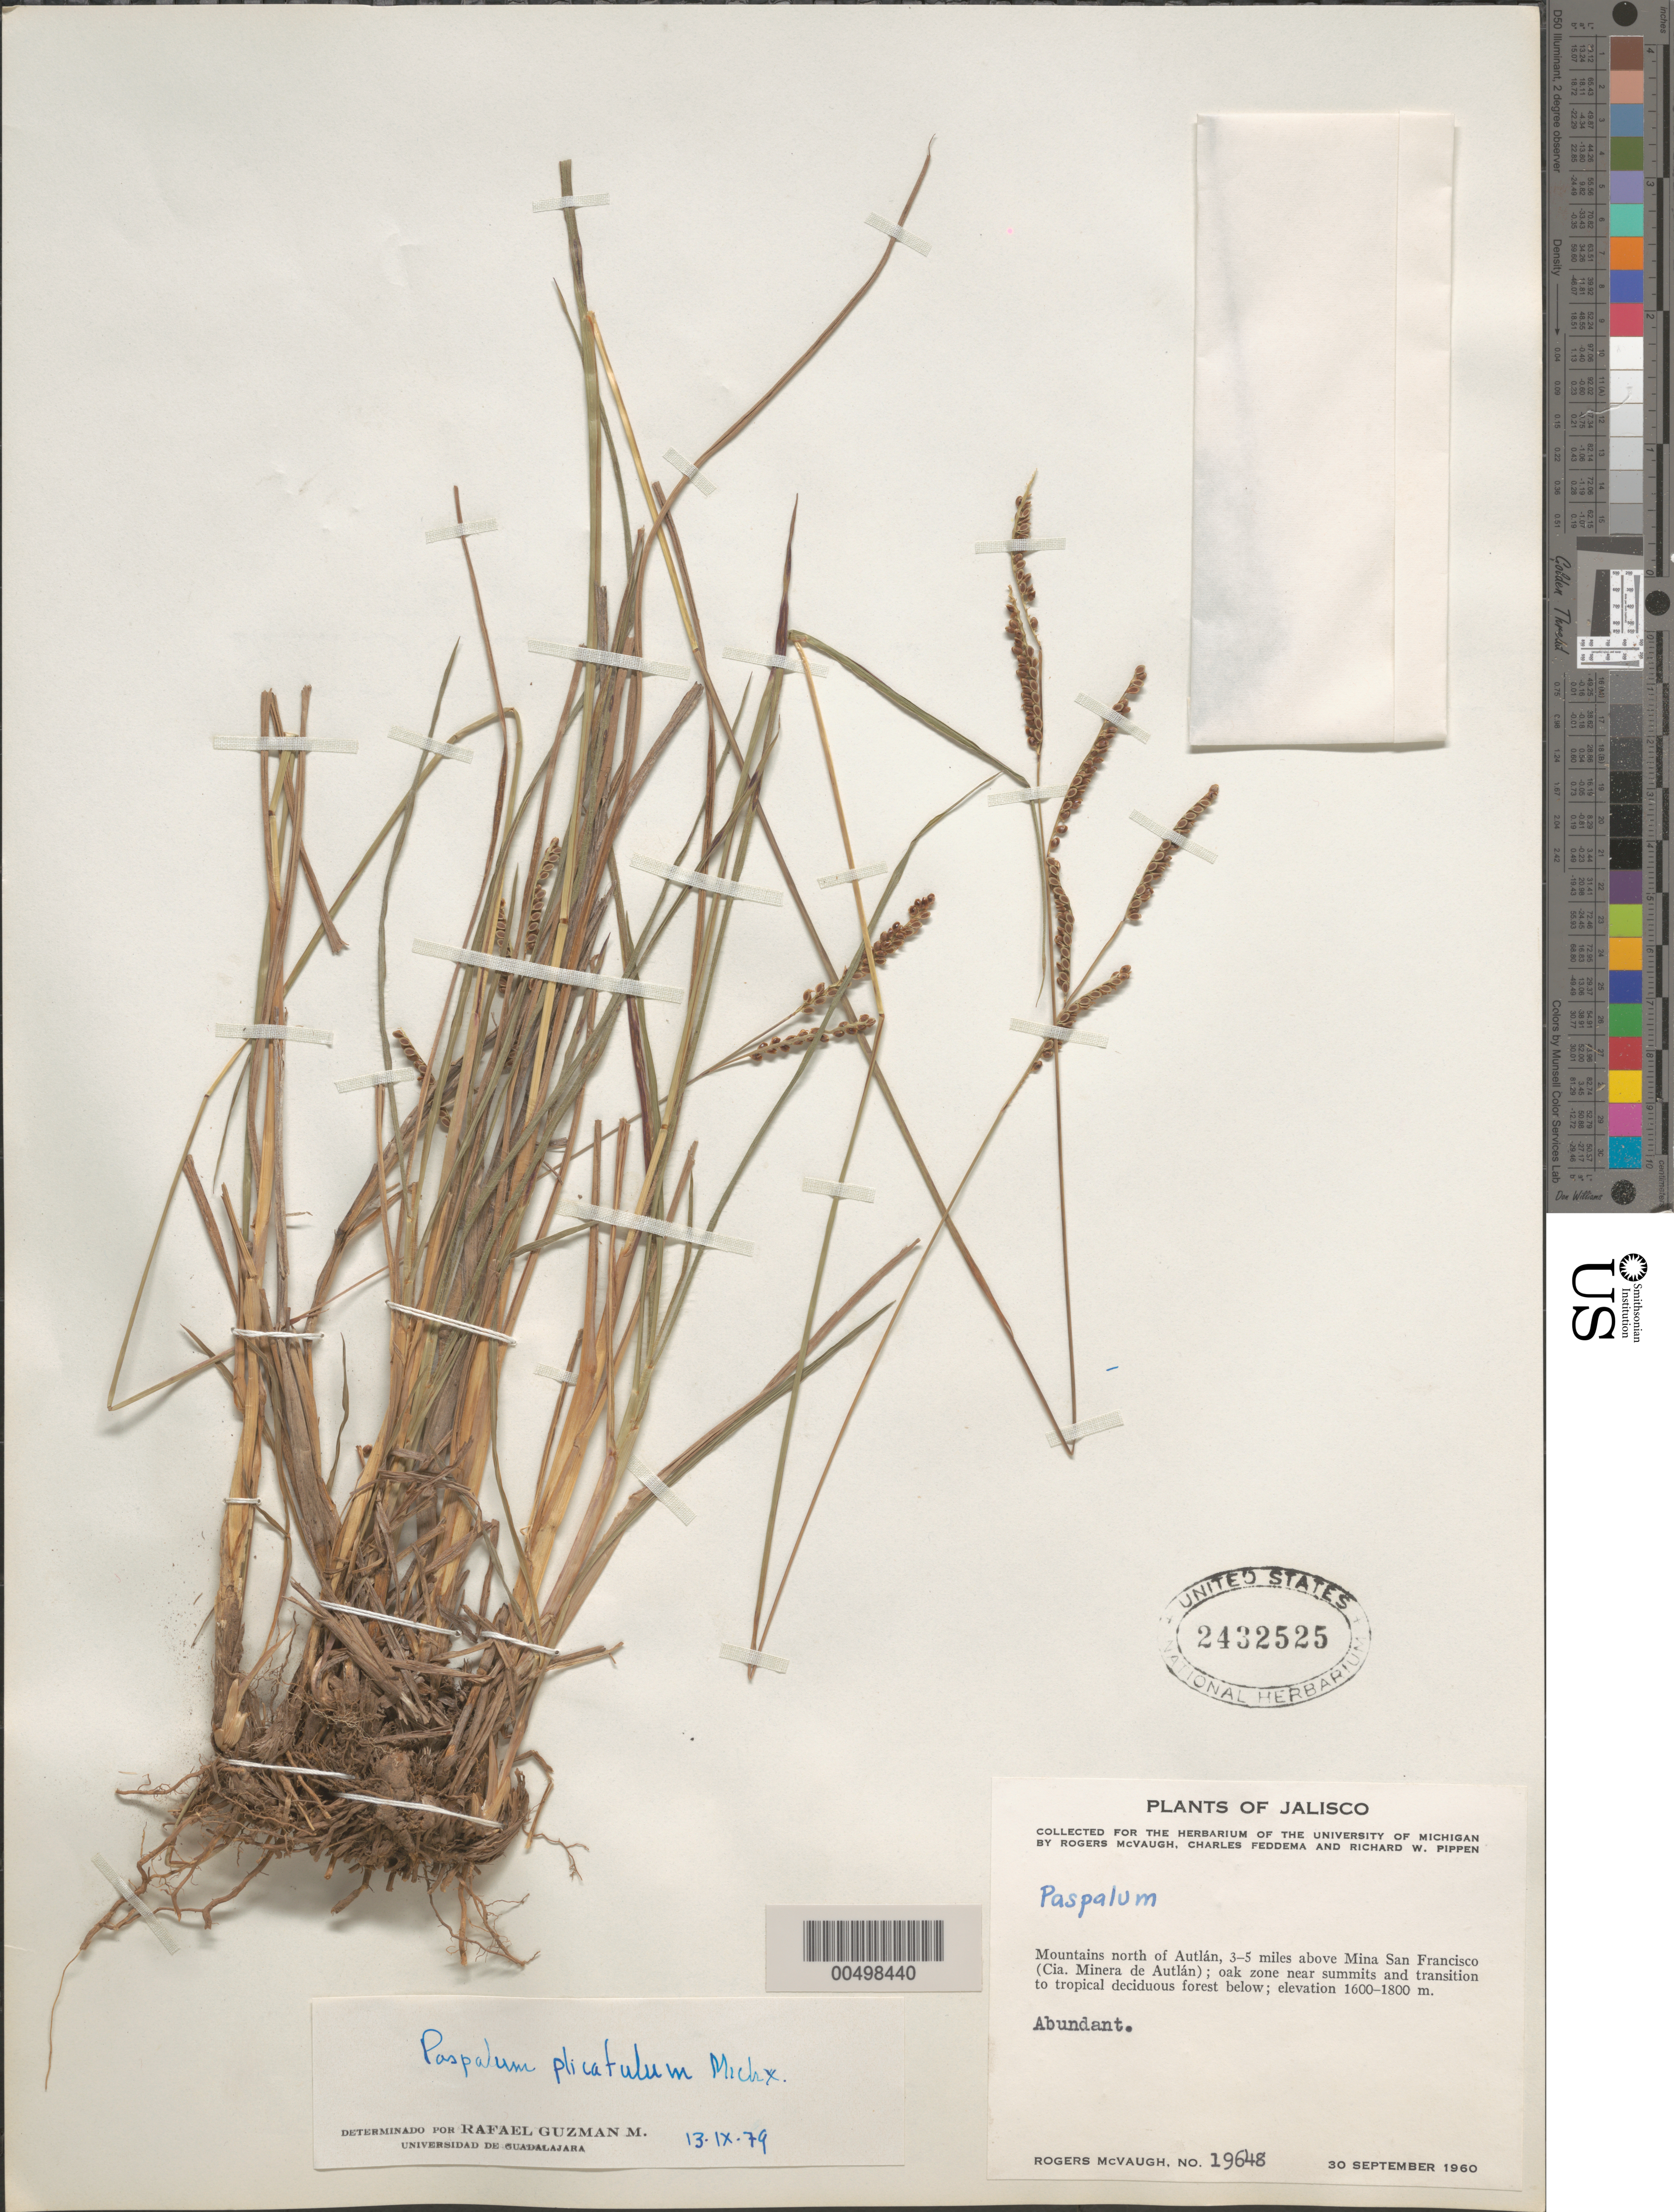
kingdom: Plantae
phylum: Tracheophyta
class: Liliopsida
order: Poales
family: Poaceae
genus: Paspalum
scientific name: Paspalum plicatulum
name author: Michx.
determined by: Guzman-M., R.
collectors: R. McVaugh, C. Feddema & R. W. Pippen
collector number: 19648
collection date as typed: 30 Sep 1960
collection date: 1960-09-30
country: Mexico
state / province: Jalisco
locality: Mts N of Autlán, 3-5 mi above Mina San Francisco (Cia. Minera de Autlán)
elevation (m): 1600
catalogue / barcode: US 2432525